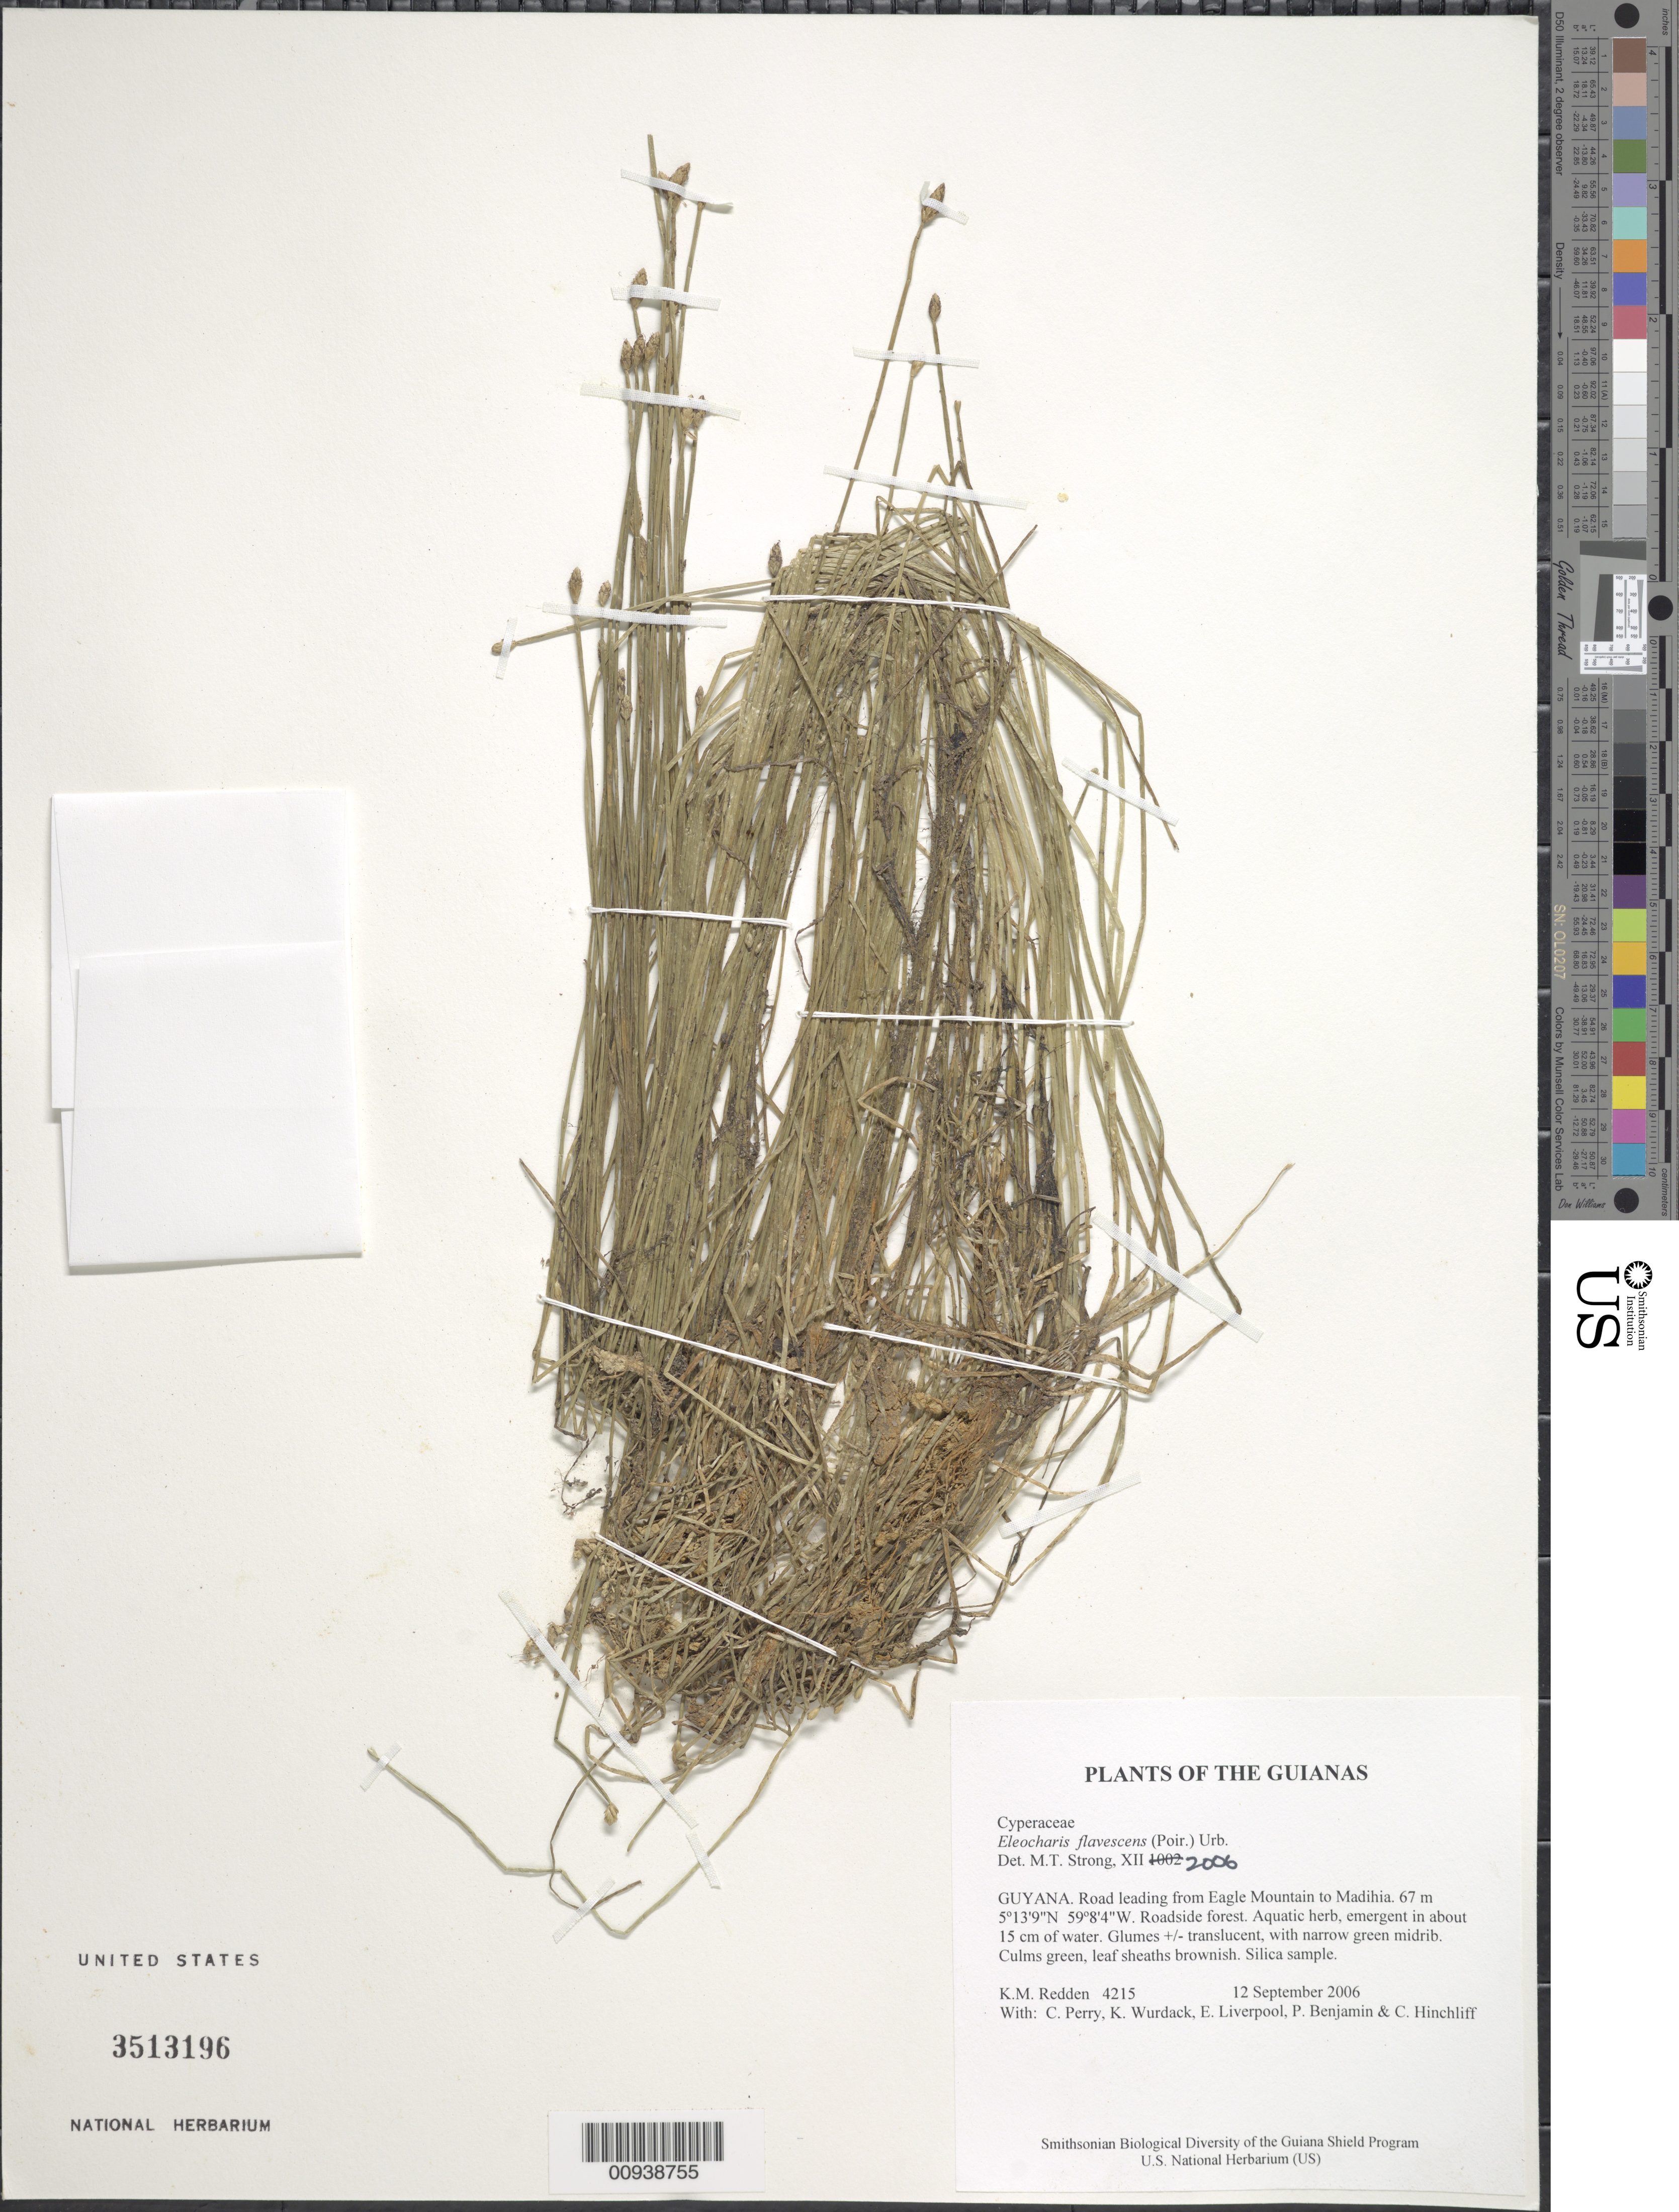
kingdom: Plantae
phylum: Tracheophyta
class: Liliopsida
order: Poales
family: Cyperaceae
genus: Eleocharis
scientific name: Eleocharis flavescens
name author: (Poir.) Urb.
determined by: Strong, M. T., (US), Smithsonian Institution - National Museum of Natural History (UNITED STATES)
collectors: K. M. Redden, C. Perry, K. Wurdack, E. Liverpool, P. Benjamin & C. E. Hinchliff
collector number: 4215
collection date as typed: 12 September 2006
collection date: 2006-09-12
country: Guyana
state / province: Potaro-Siparuni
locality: Road leading from Eagle Mountain to Madihia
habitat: Roadside forest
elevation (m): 67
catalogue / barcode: US 3513196